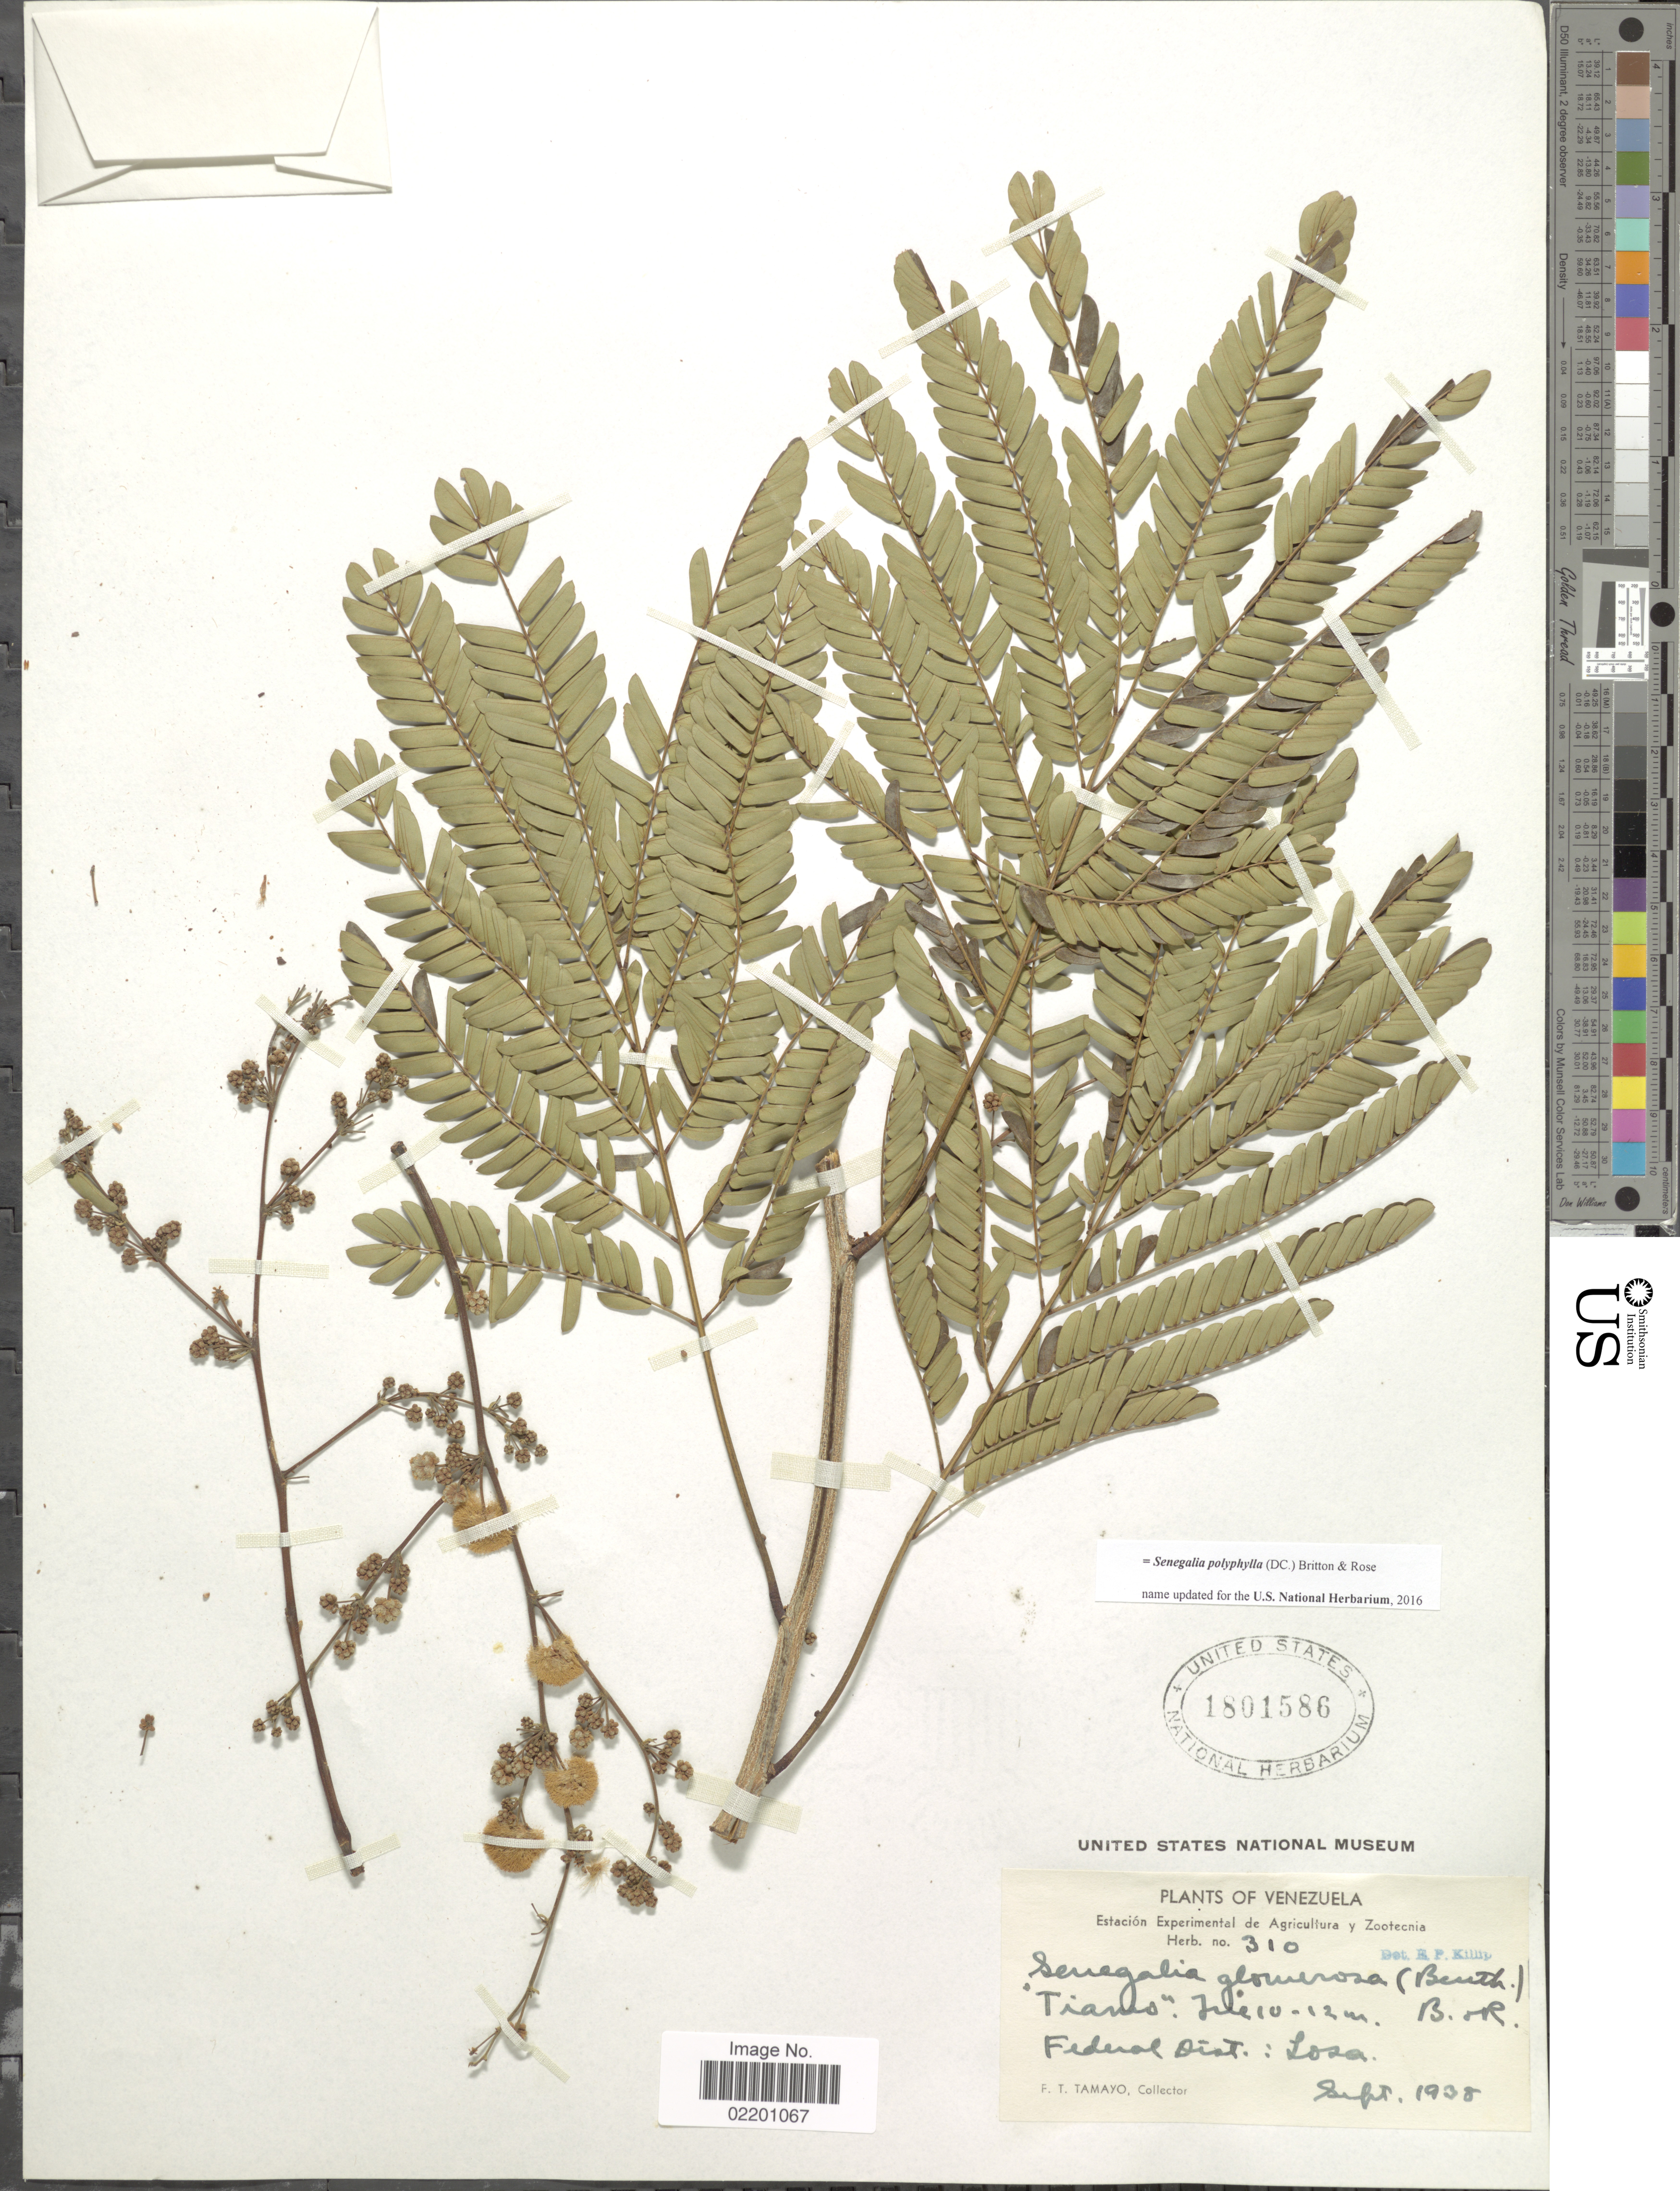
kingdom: Plantae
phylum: Tracheophyta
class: Magnoliopsida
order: Fabales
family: Fabaceae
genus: Senegalia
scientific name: Senegalia polyphylla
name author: (DC.) Britton & Rose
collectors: F. Tamayo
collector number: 310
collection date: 1935-09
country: Venezuela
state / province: Distrito Federal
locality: Federal Dist. : Losa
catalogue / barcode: US 1801586